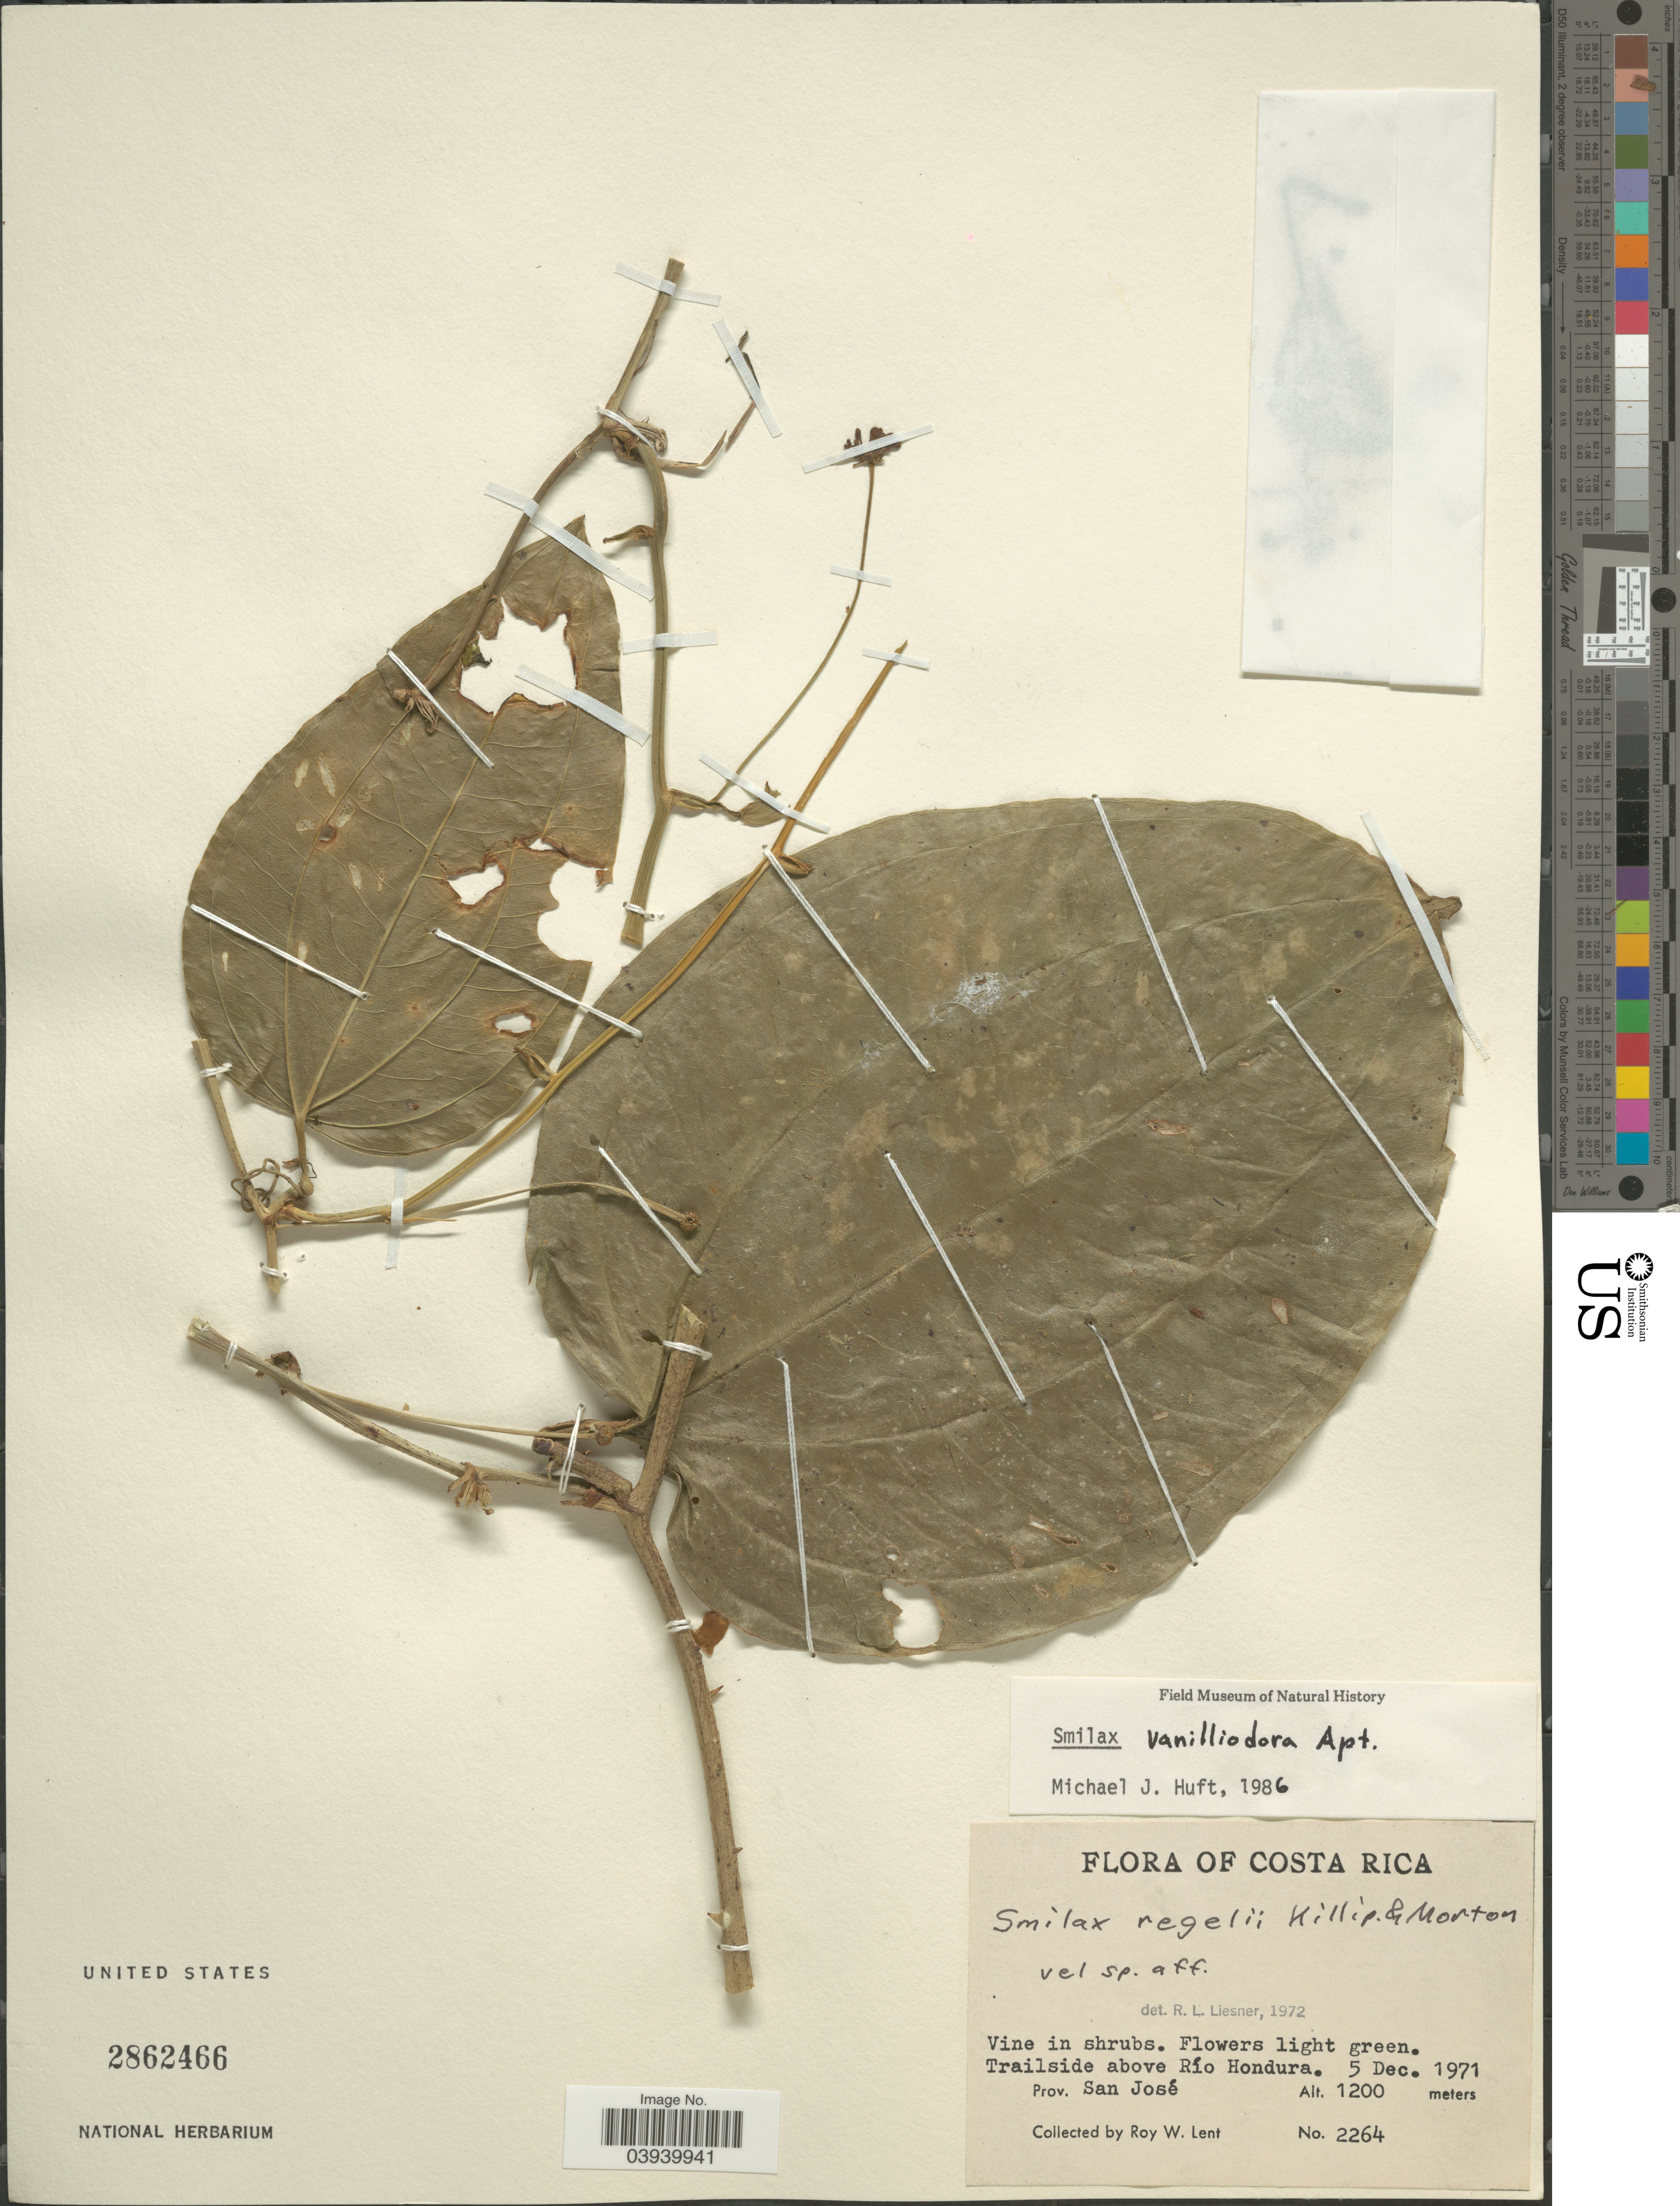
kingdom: Plantae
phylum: Tracheophyta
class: Liliopsida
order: Liliales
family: Smilacaceae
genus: Smilax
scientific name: Smilax vanilliodora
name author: F.W. Apt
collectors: R. W. Lent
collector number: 2264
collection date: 1971-12-05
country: Costa Rica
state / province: San José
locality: Trailside above Río Hondura.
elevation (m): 1200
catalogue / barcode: US 2862466